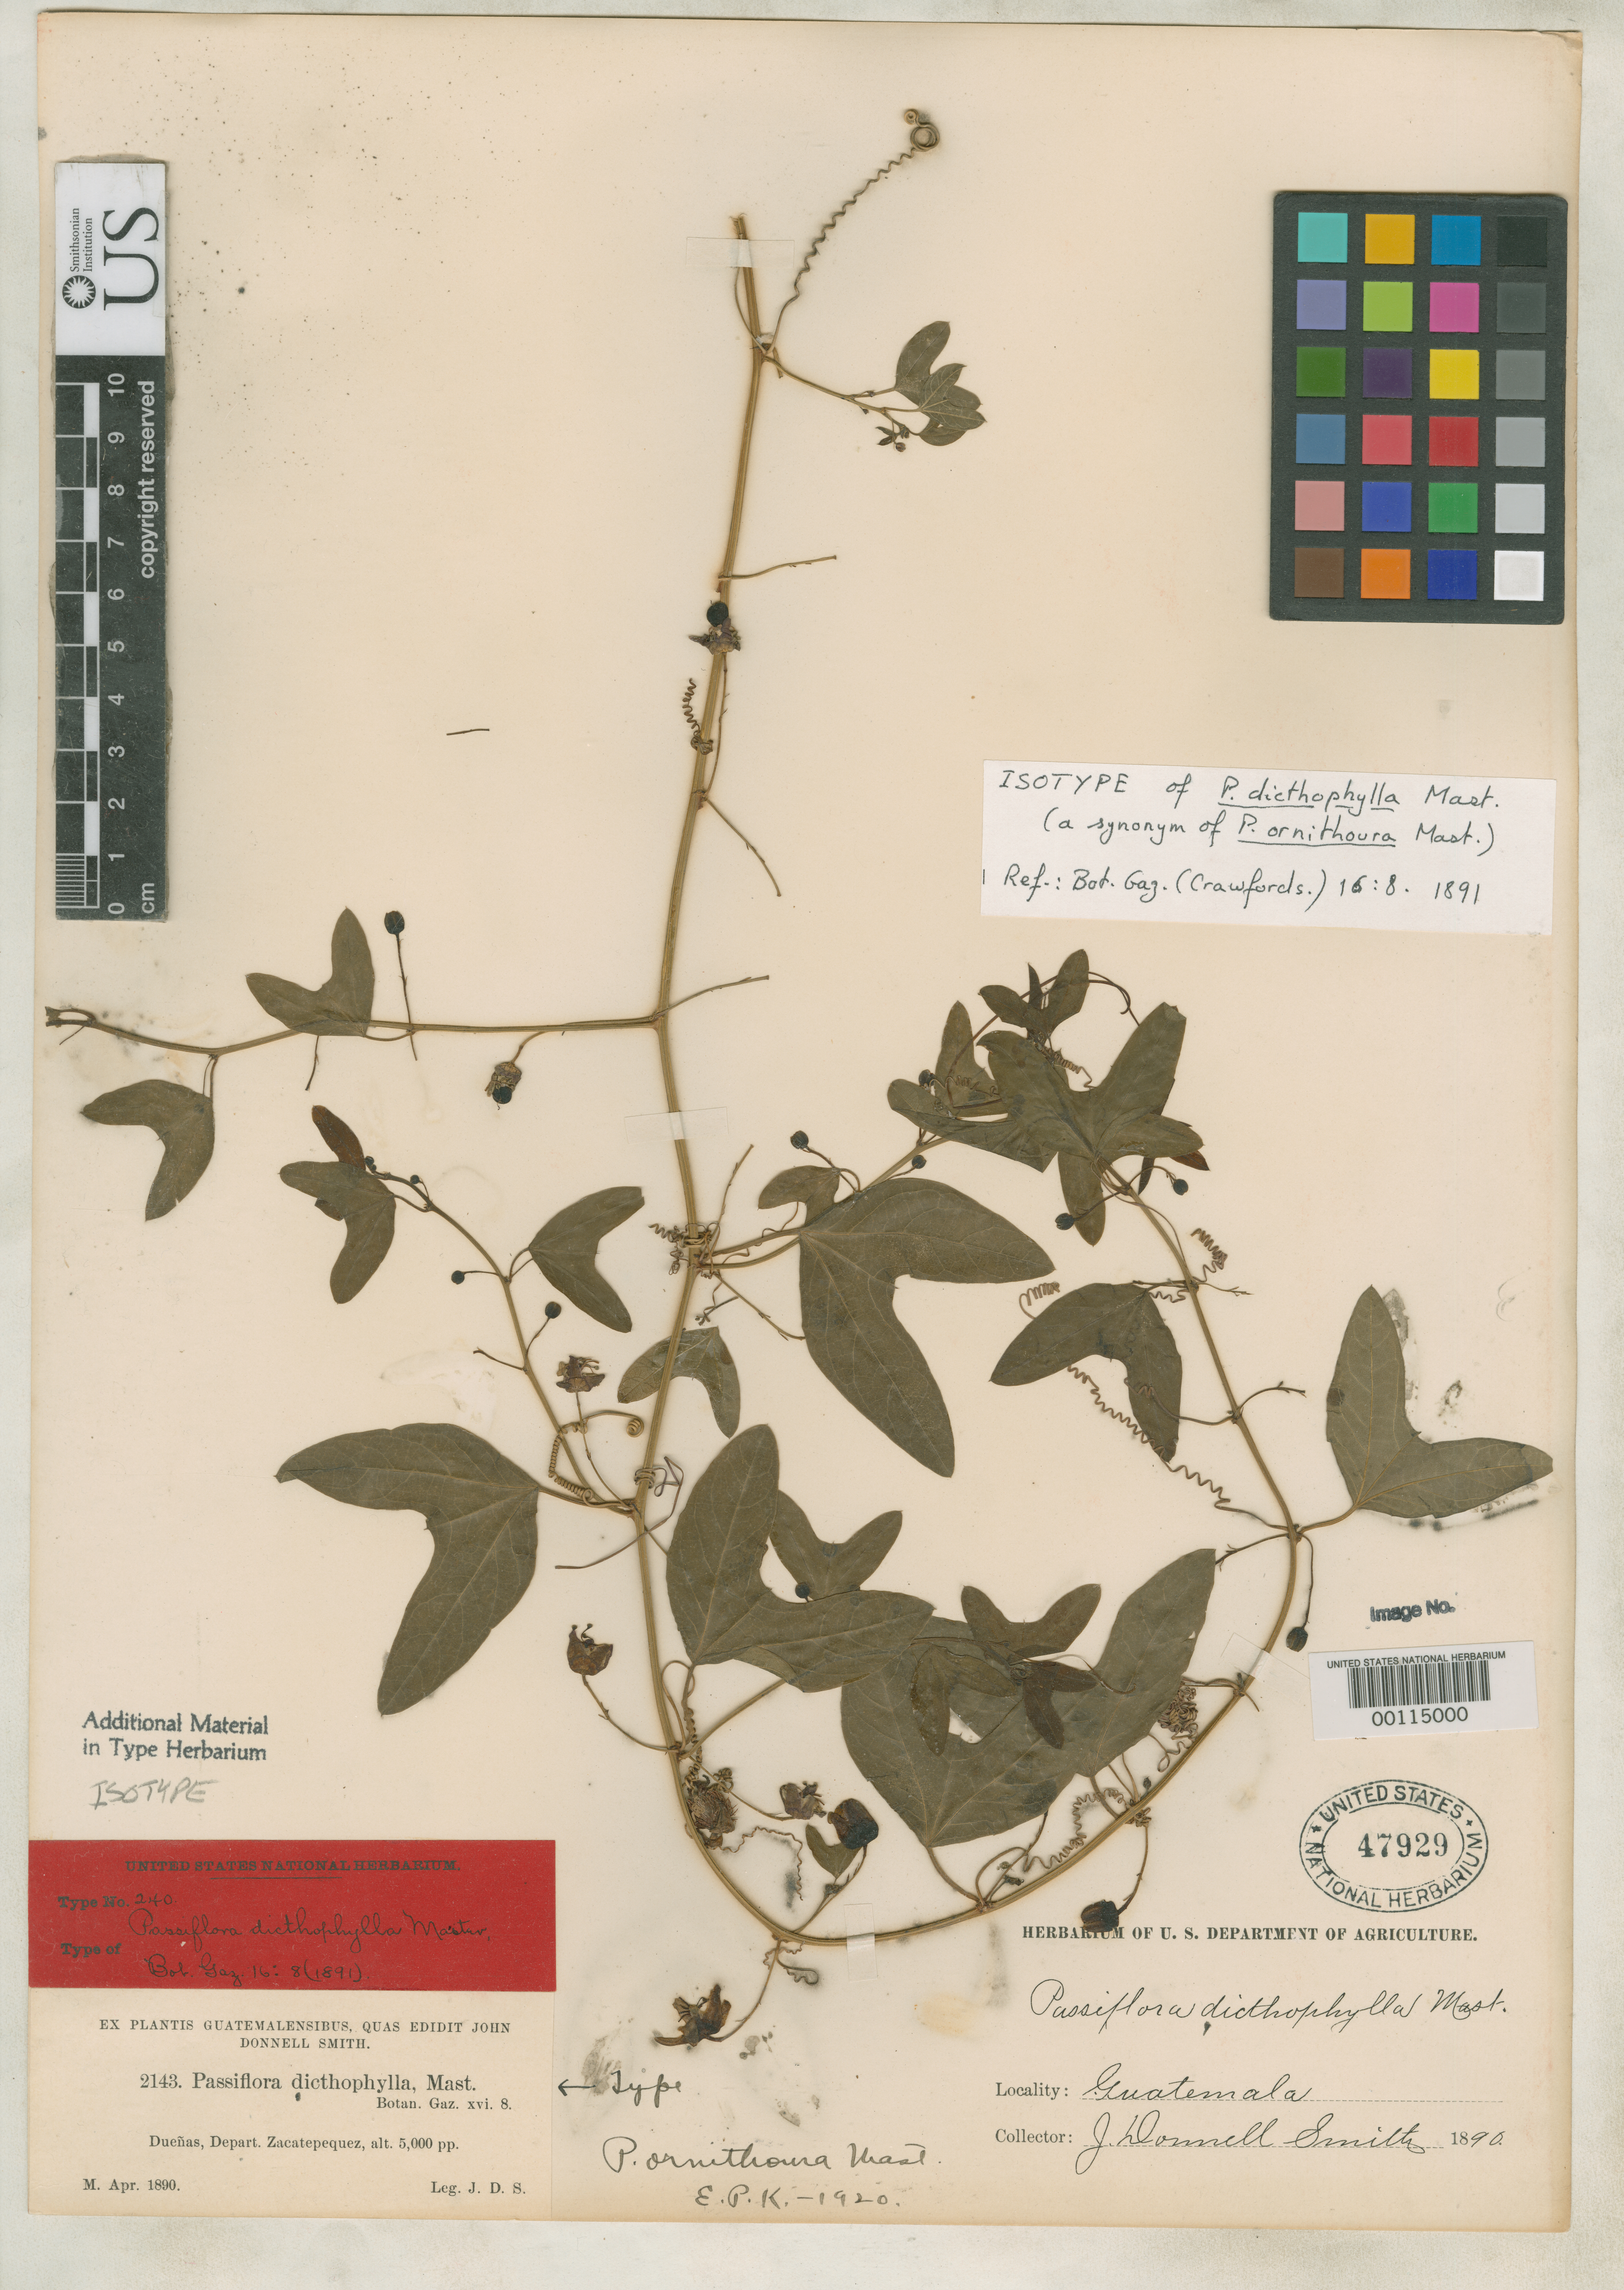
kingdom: Plantae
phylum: Tracheophyta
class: Magnoliopsida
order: Malpighiales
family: Passifloraceae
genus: Passiflora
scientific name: Passiflora dicthophylla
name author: Mast. in Donn. Sm.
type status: Isotype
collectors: J. Donnell Smith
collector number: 2143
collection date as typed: Apr 1890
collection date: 1890-04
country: Guatemala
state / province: Sacatepéquez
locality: Duenas.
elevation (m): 1524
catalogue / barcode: US 47929